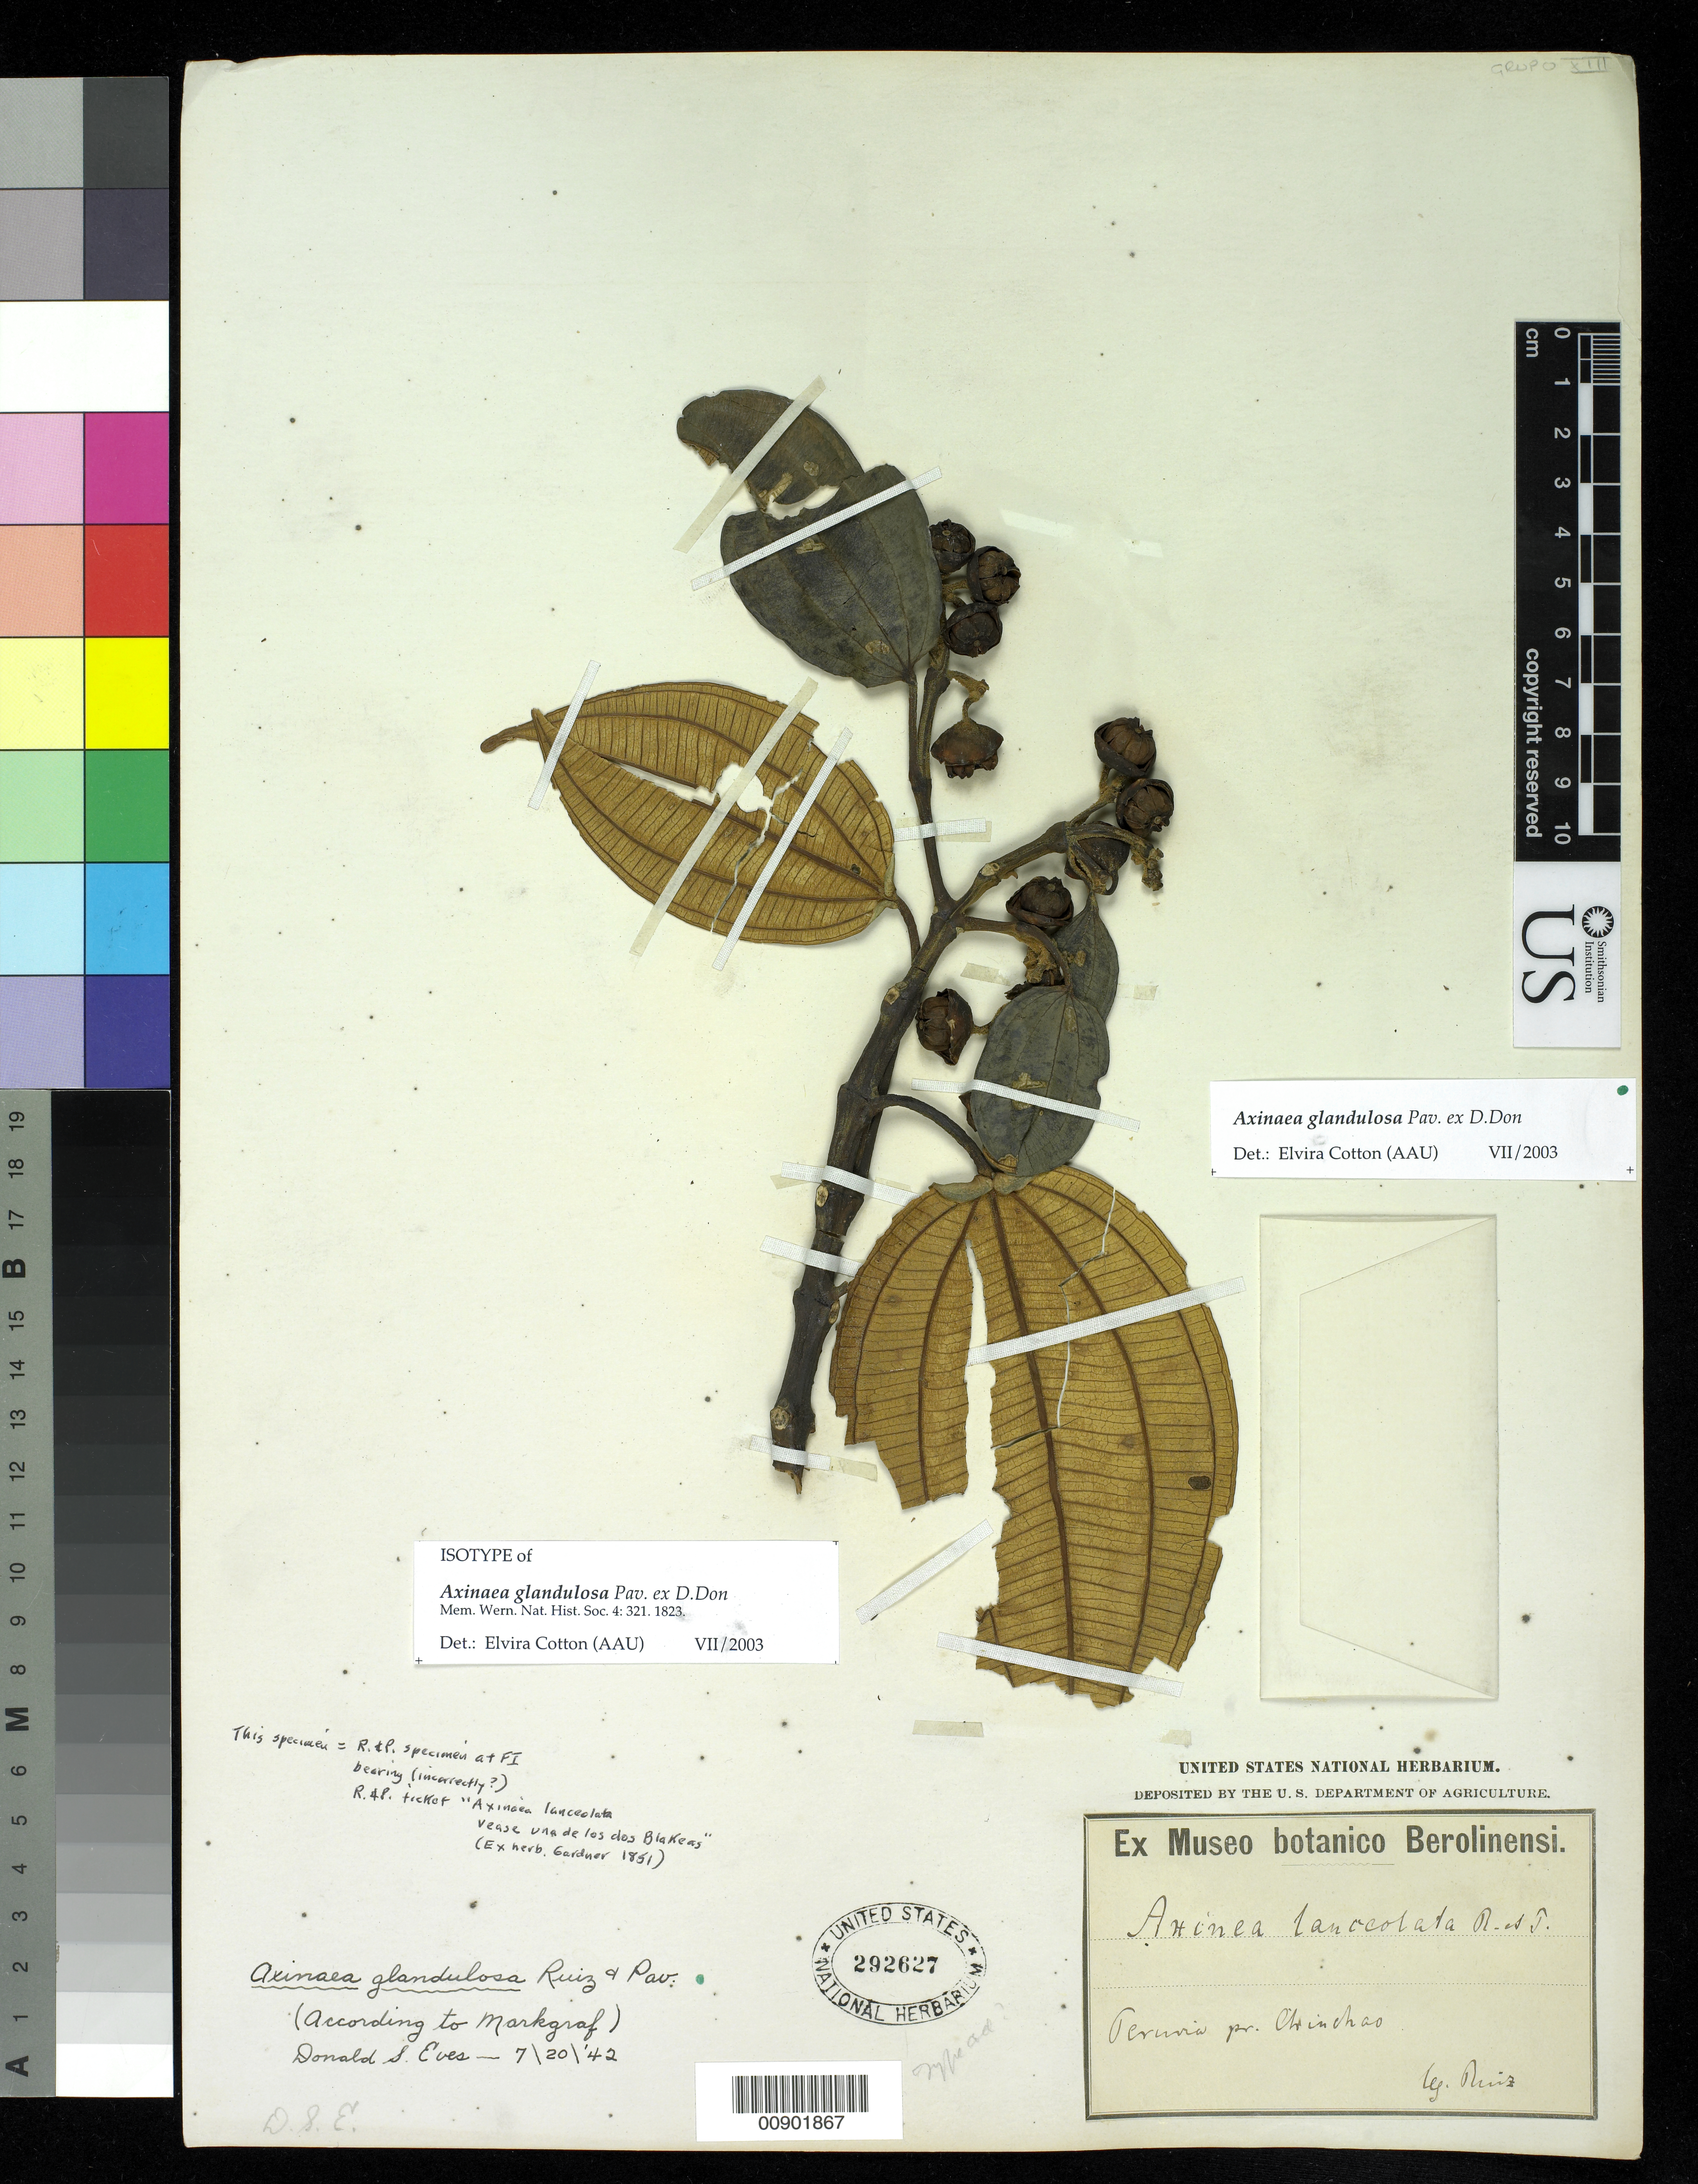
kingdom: Plantae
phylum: Tracheophyta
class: Magnoliopsida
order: Myrtales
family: Melastomataceae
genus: Axinaea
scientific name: Axinaea glandulosa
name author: Ruiz & Pav. ex D. Don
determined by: Cotton, E.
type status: Isotype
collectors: H. Ruiz López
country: Peru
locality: Peruvia pr. Chinchao.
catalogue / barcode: US 292627